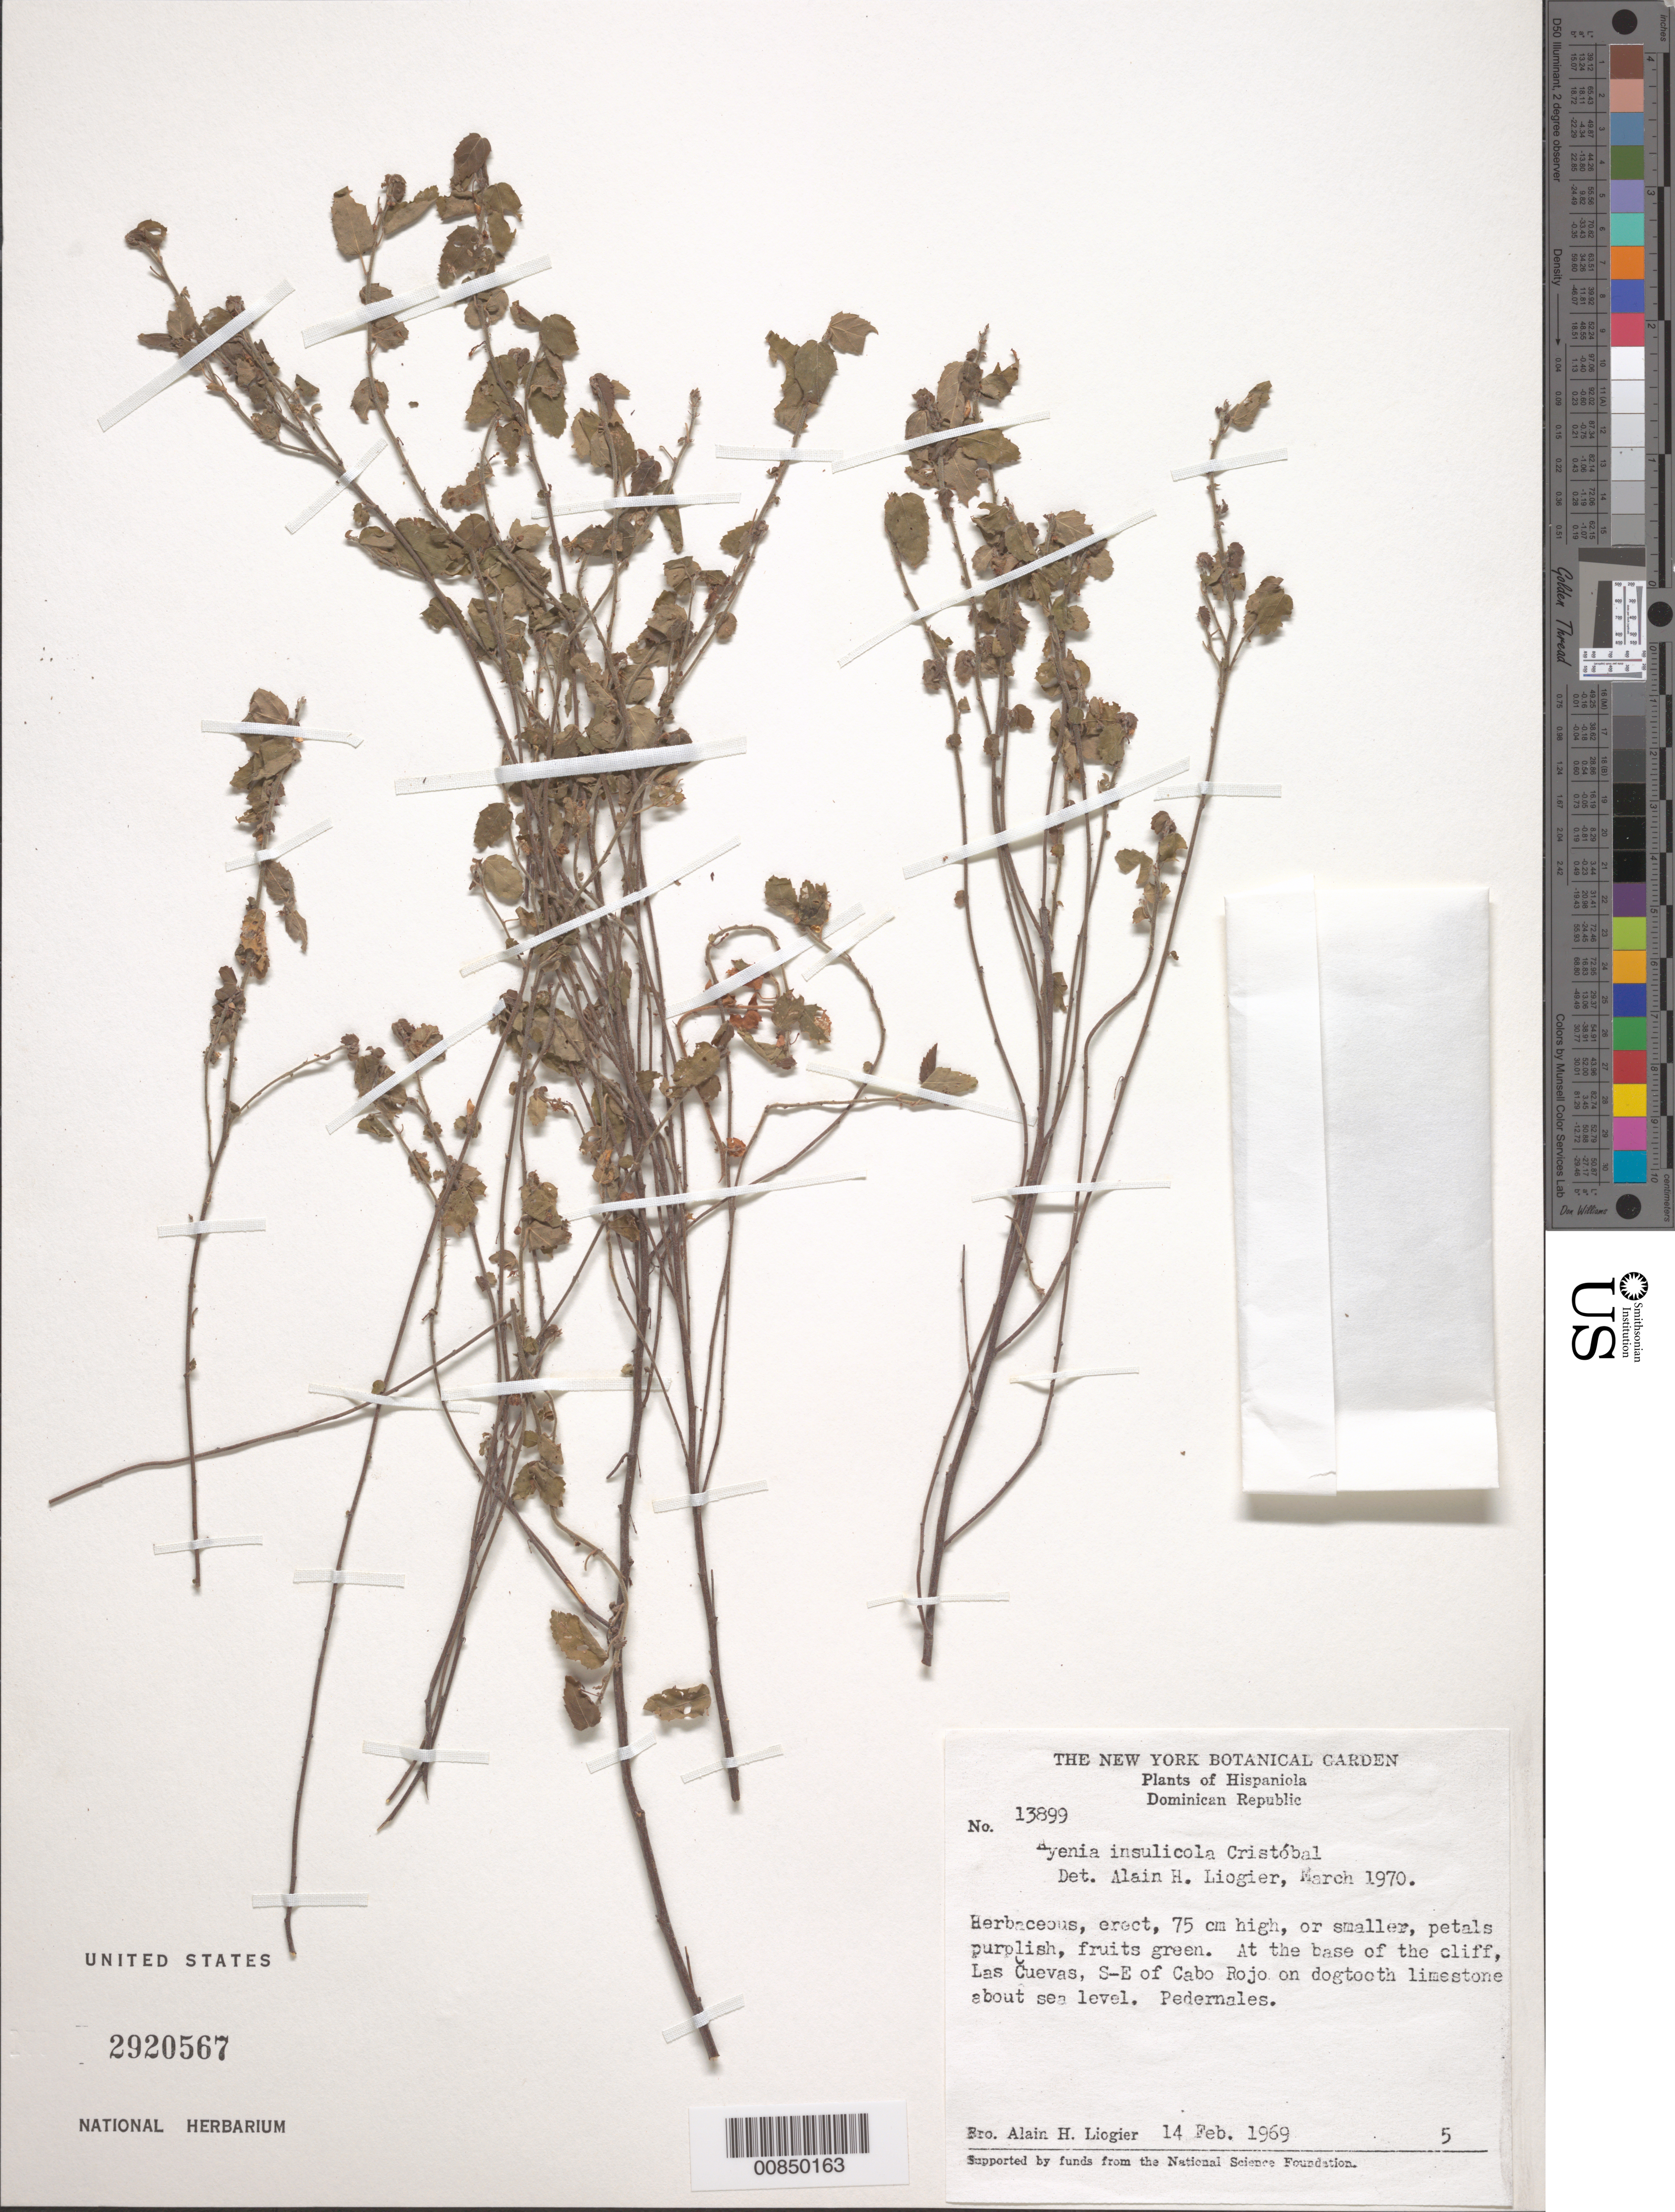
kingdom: Plantae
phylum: Tracheophyta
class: Magnoliopsida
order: Malvales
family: Malvaceae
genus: Ayenia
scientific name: Ayenia insulicola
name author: Cristóbal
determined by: Liogier, Alain H.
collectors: A. H. Liogier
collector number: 13899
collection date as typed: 14 Feb 1969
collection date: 1969-02-14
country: Dominican Republic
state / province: Pedernales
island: Hispaniola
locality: Las Cuevas, SE of Cabo Rojo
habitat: At the base of the cliff, on dogtooth limestone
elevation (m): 0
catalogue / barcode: US 2920567